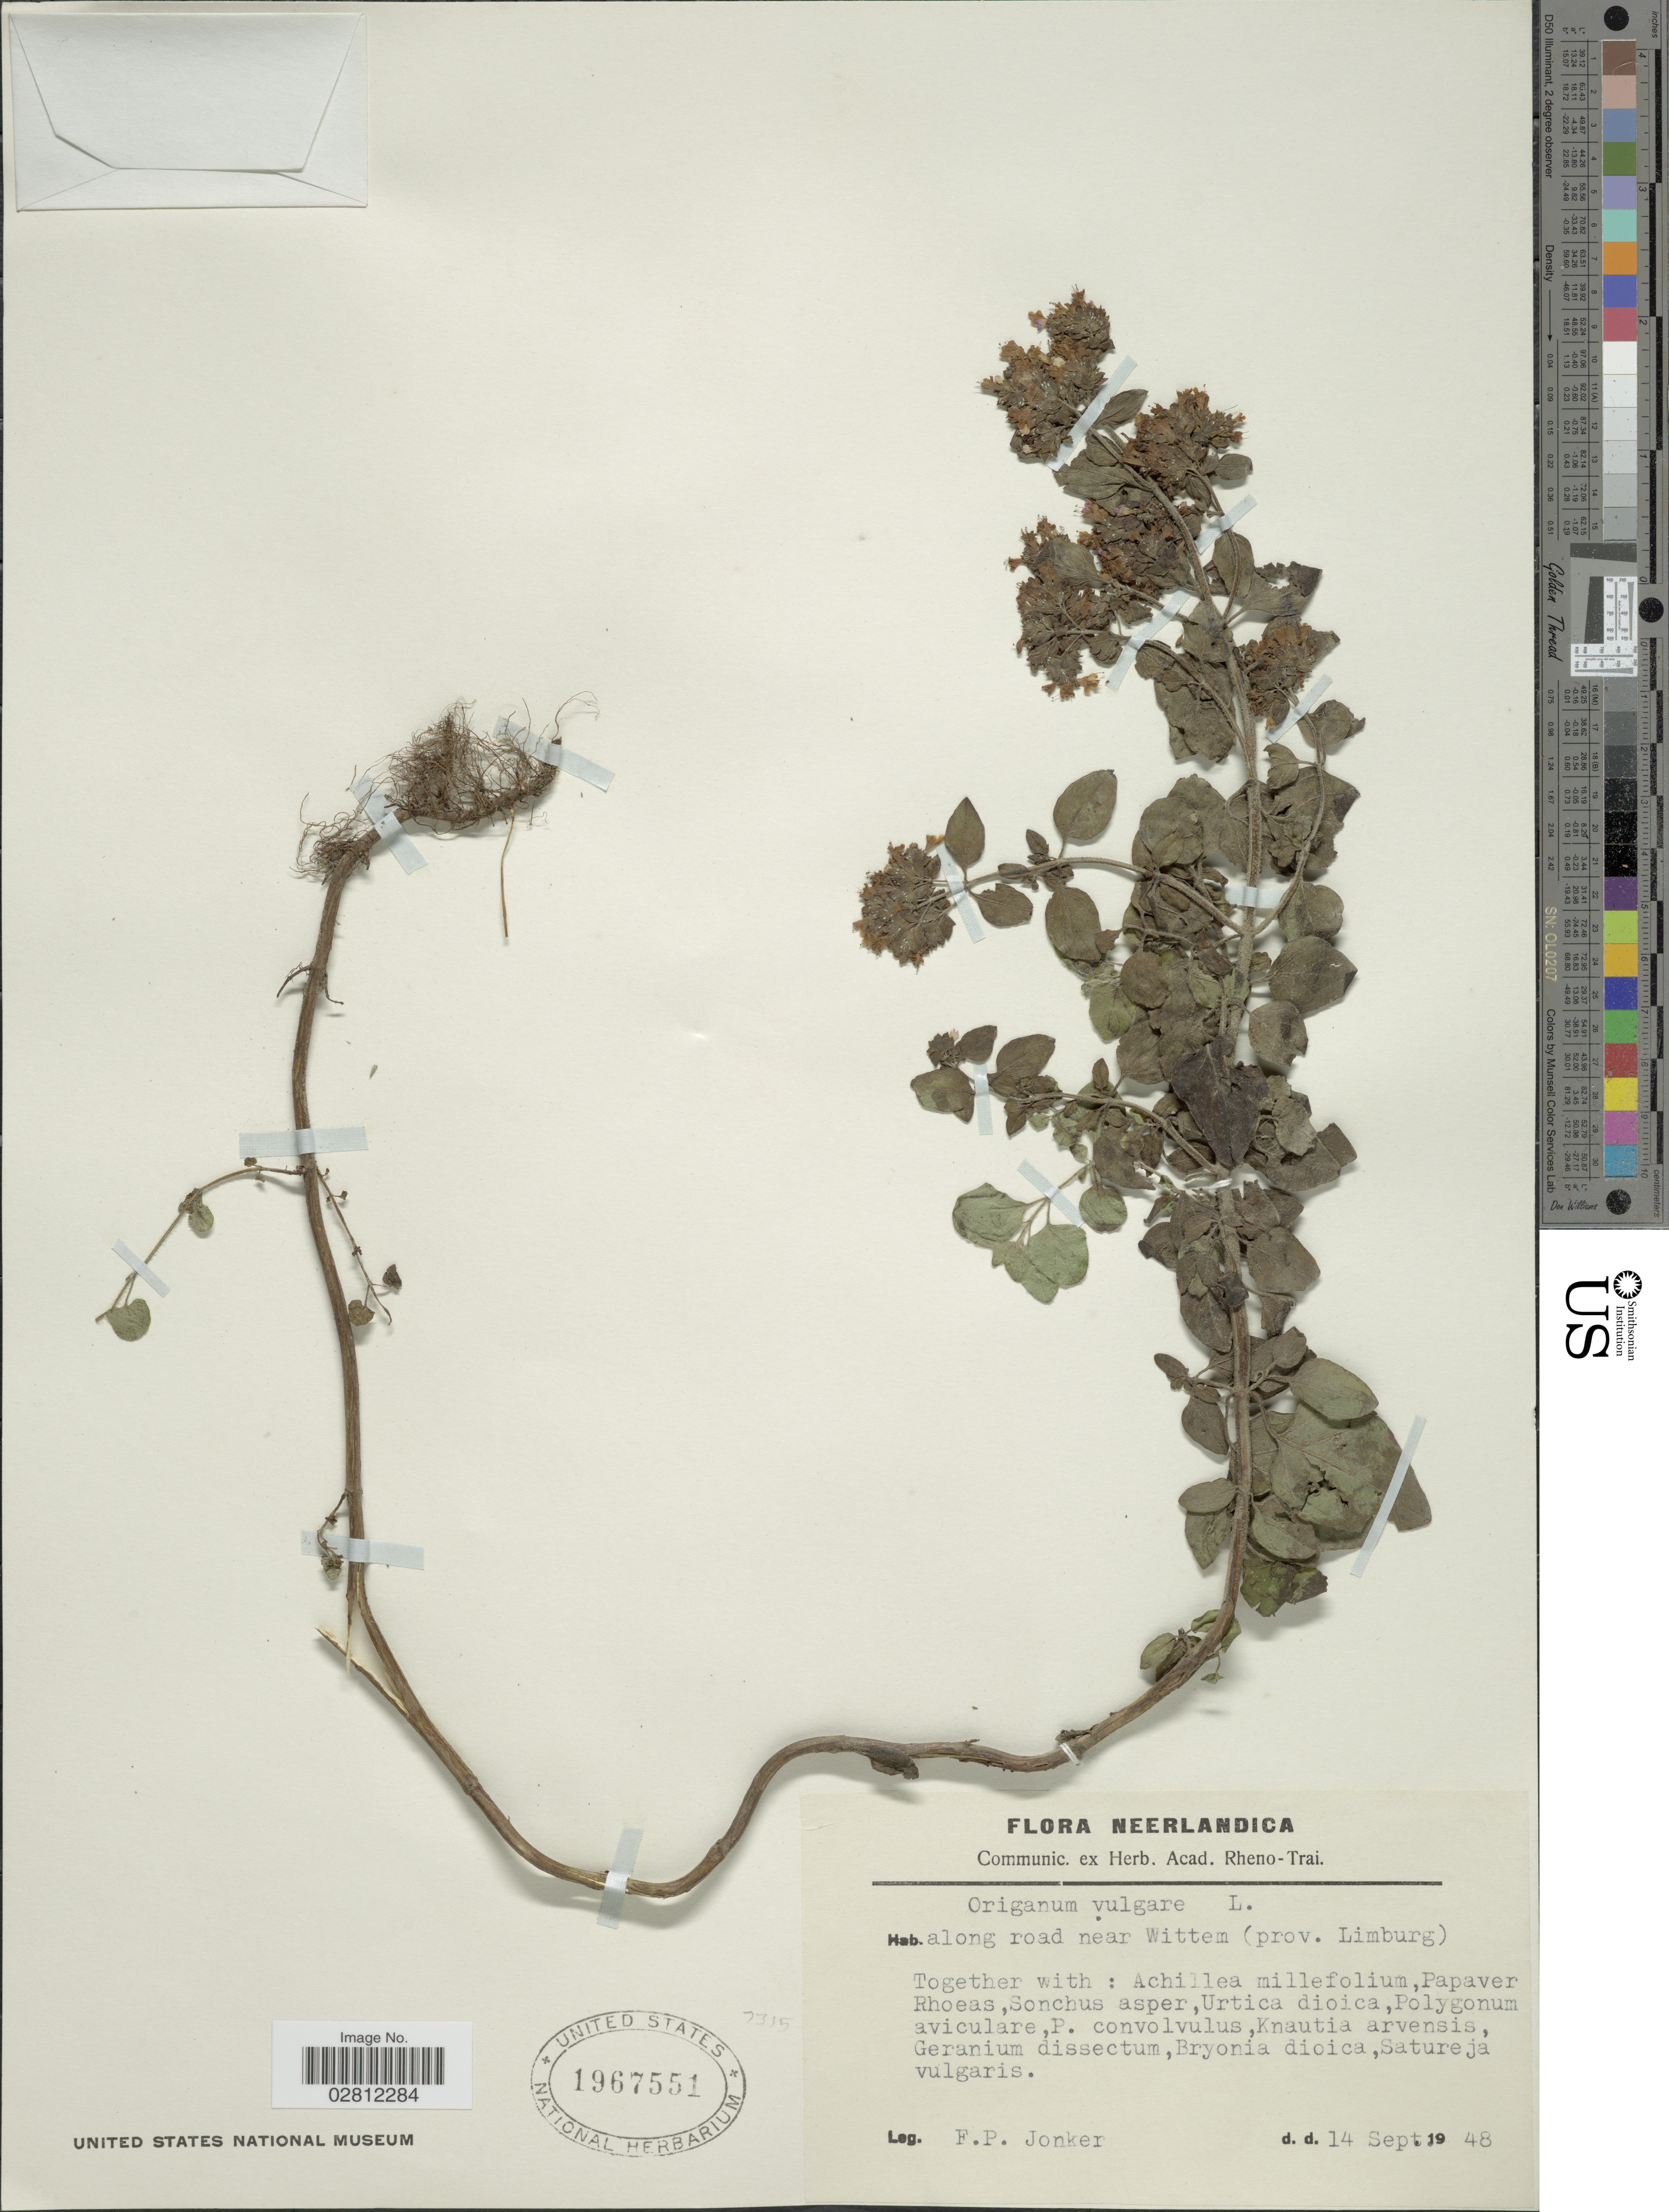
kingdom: Plantae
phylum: Tracheophyta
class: Magnoliopsida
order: Lamiales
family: Lamiaceae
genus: Origanum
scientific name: Origanum vulgare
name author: L.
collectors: F. P. Jonker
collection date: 1948-09-14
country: Netherlands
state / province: Limburg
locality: Along road near Wittem (prov. Limburg).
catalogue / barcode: US 1967551